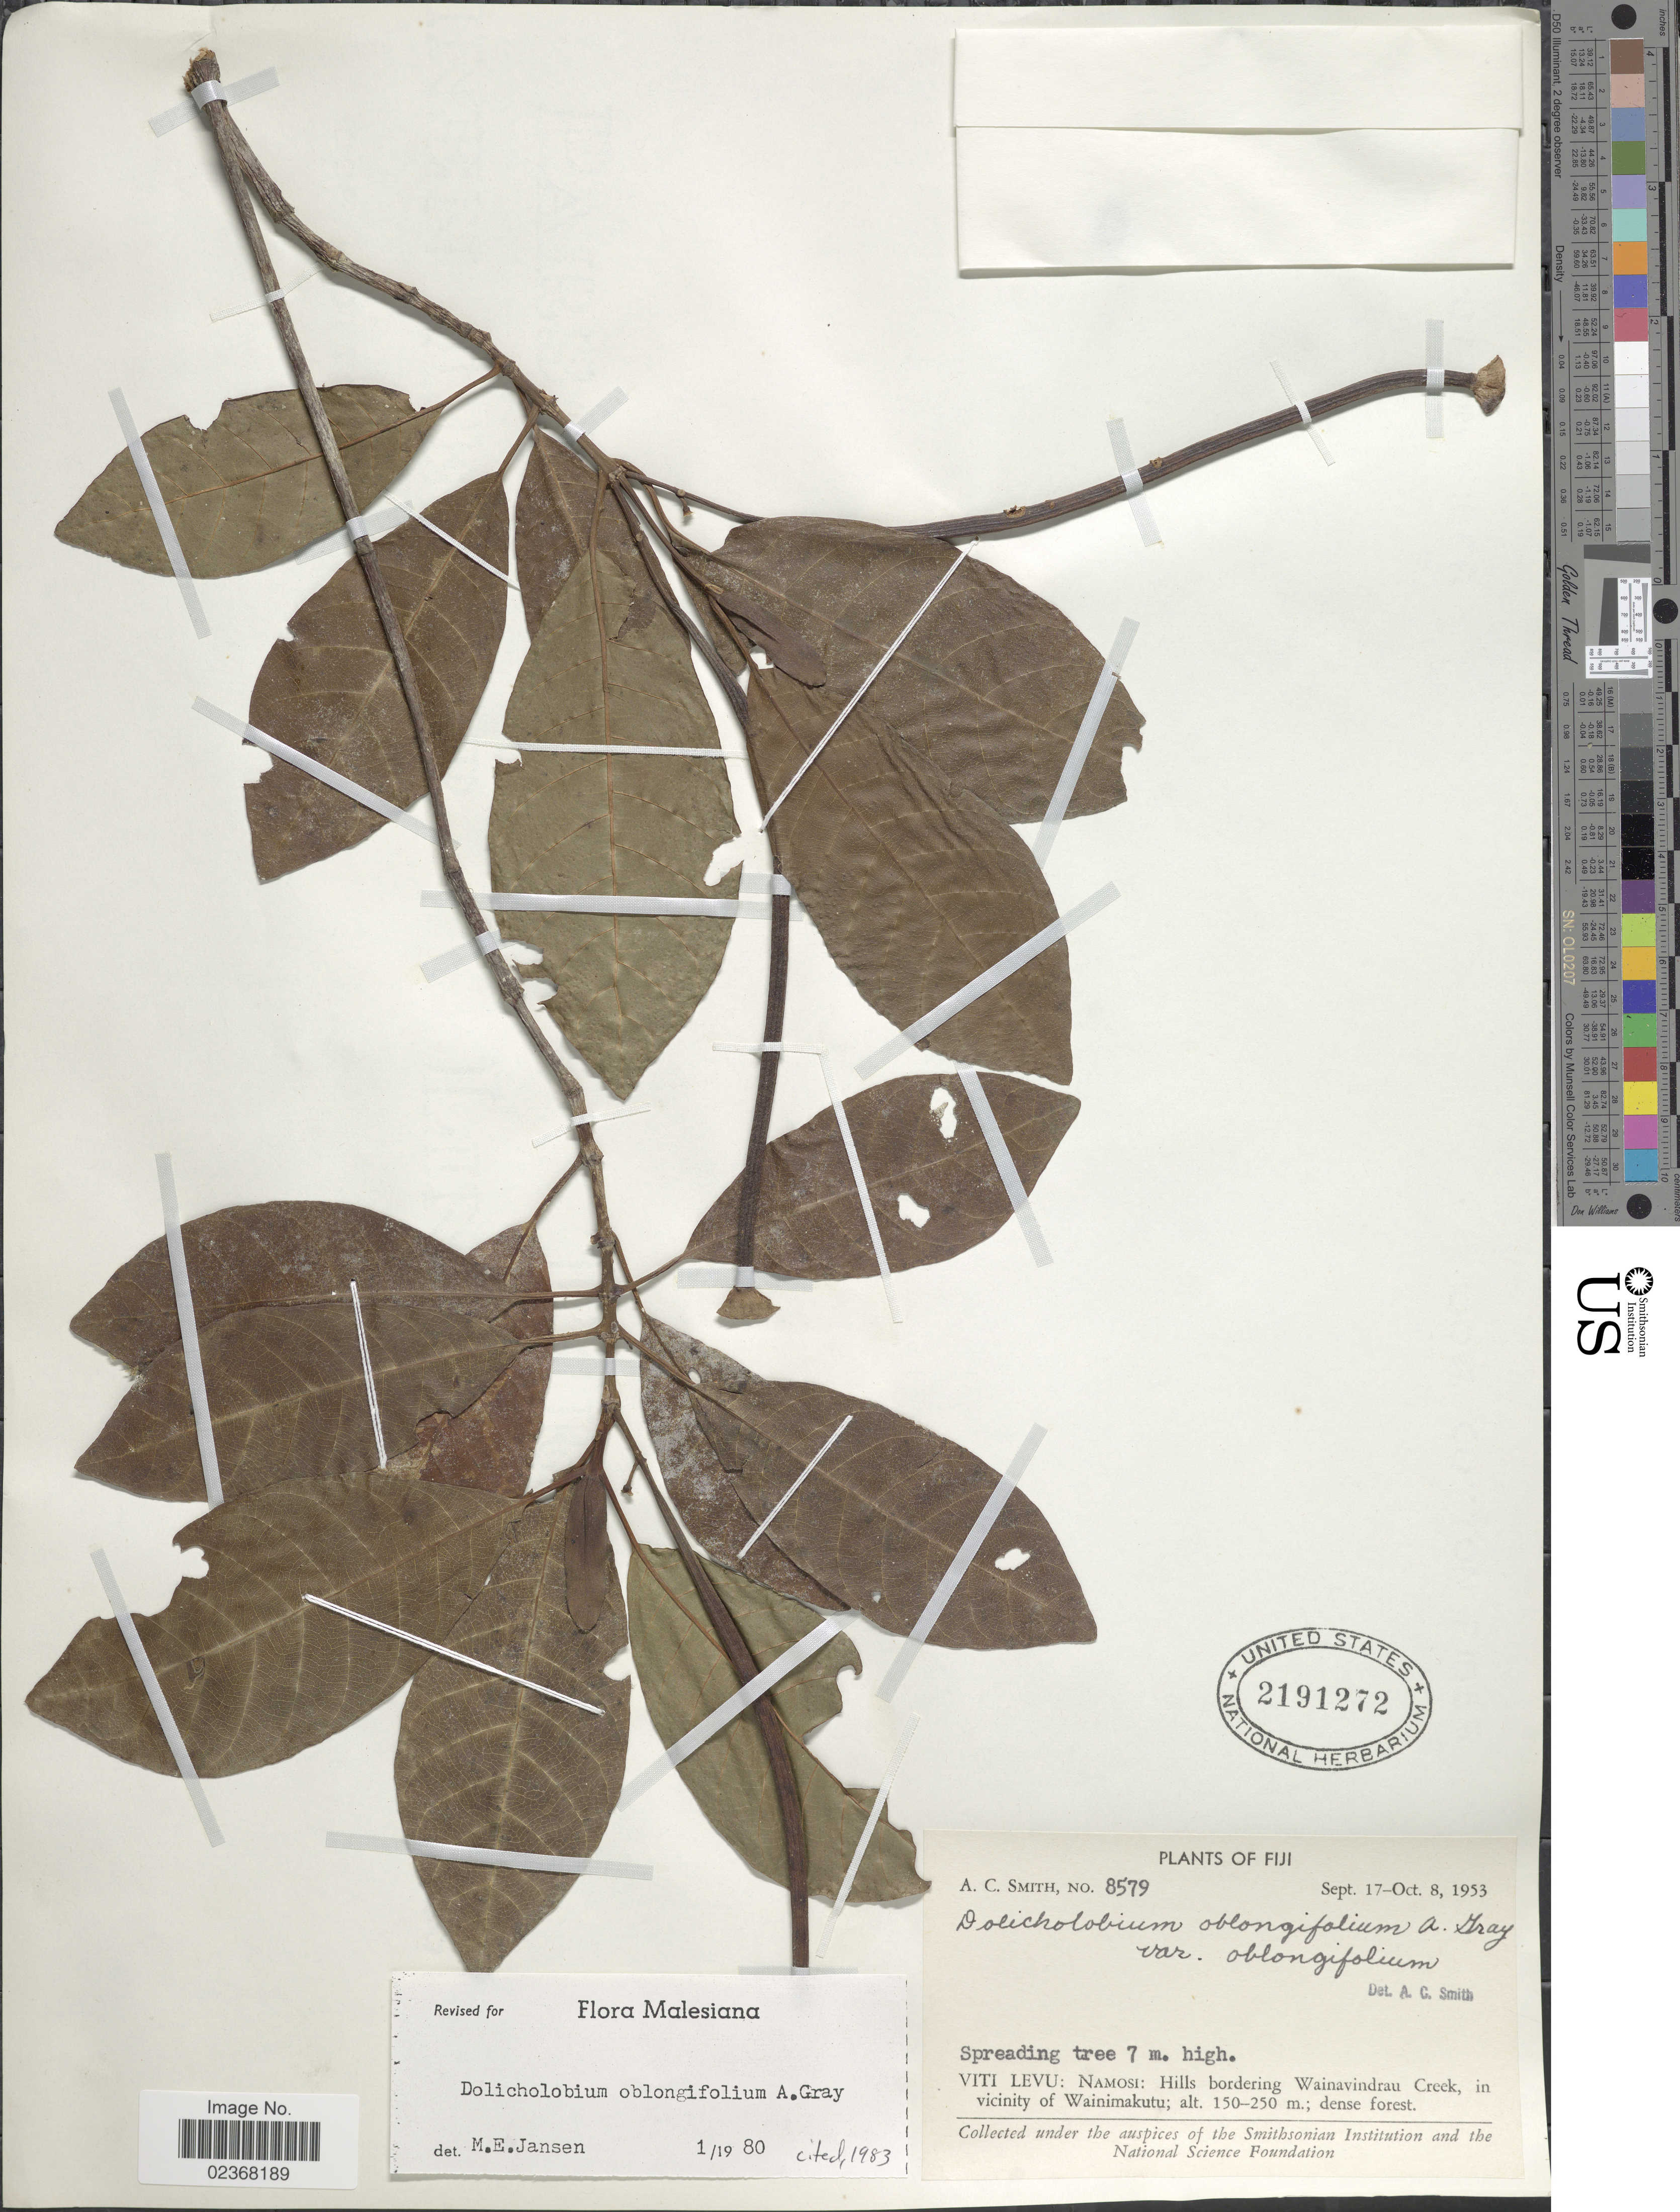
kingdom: Plantae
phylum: Tracheophyta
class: Magnoliopsida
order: Gentianales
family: Rubiaceae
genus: Dolicholobium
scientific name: Dolicholobium oblongifolium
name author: A. Gray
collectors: A. C. Smith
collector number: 8579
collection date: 1953-09-17/1953-10-08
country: Fiji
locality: Viti levu: Namosi: Hills bordering Wainavindrau Creek, in vicinity of Wainimakutu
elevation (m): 150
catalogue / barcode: US 2191272